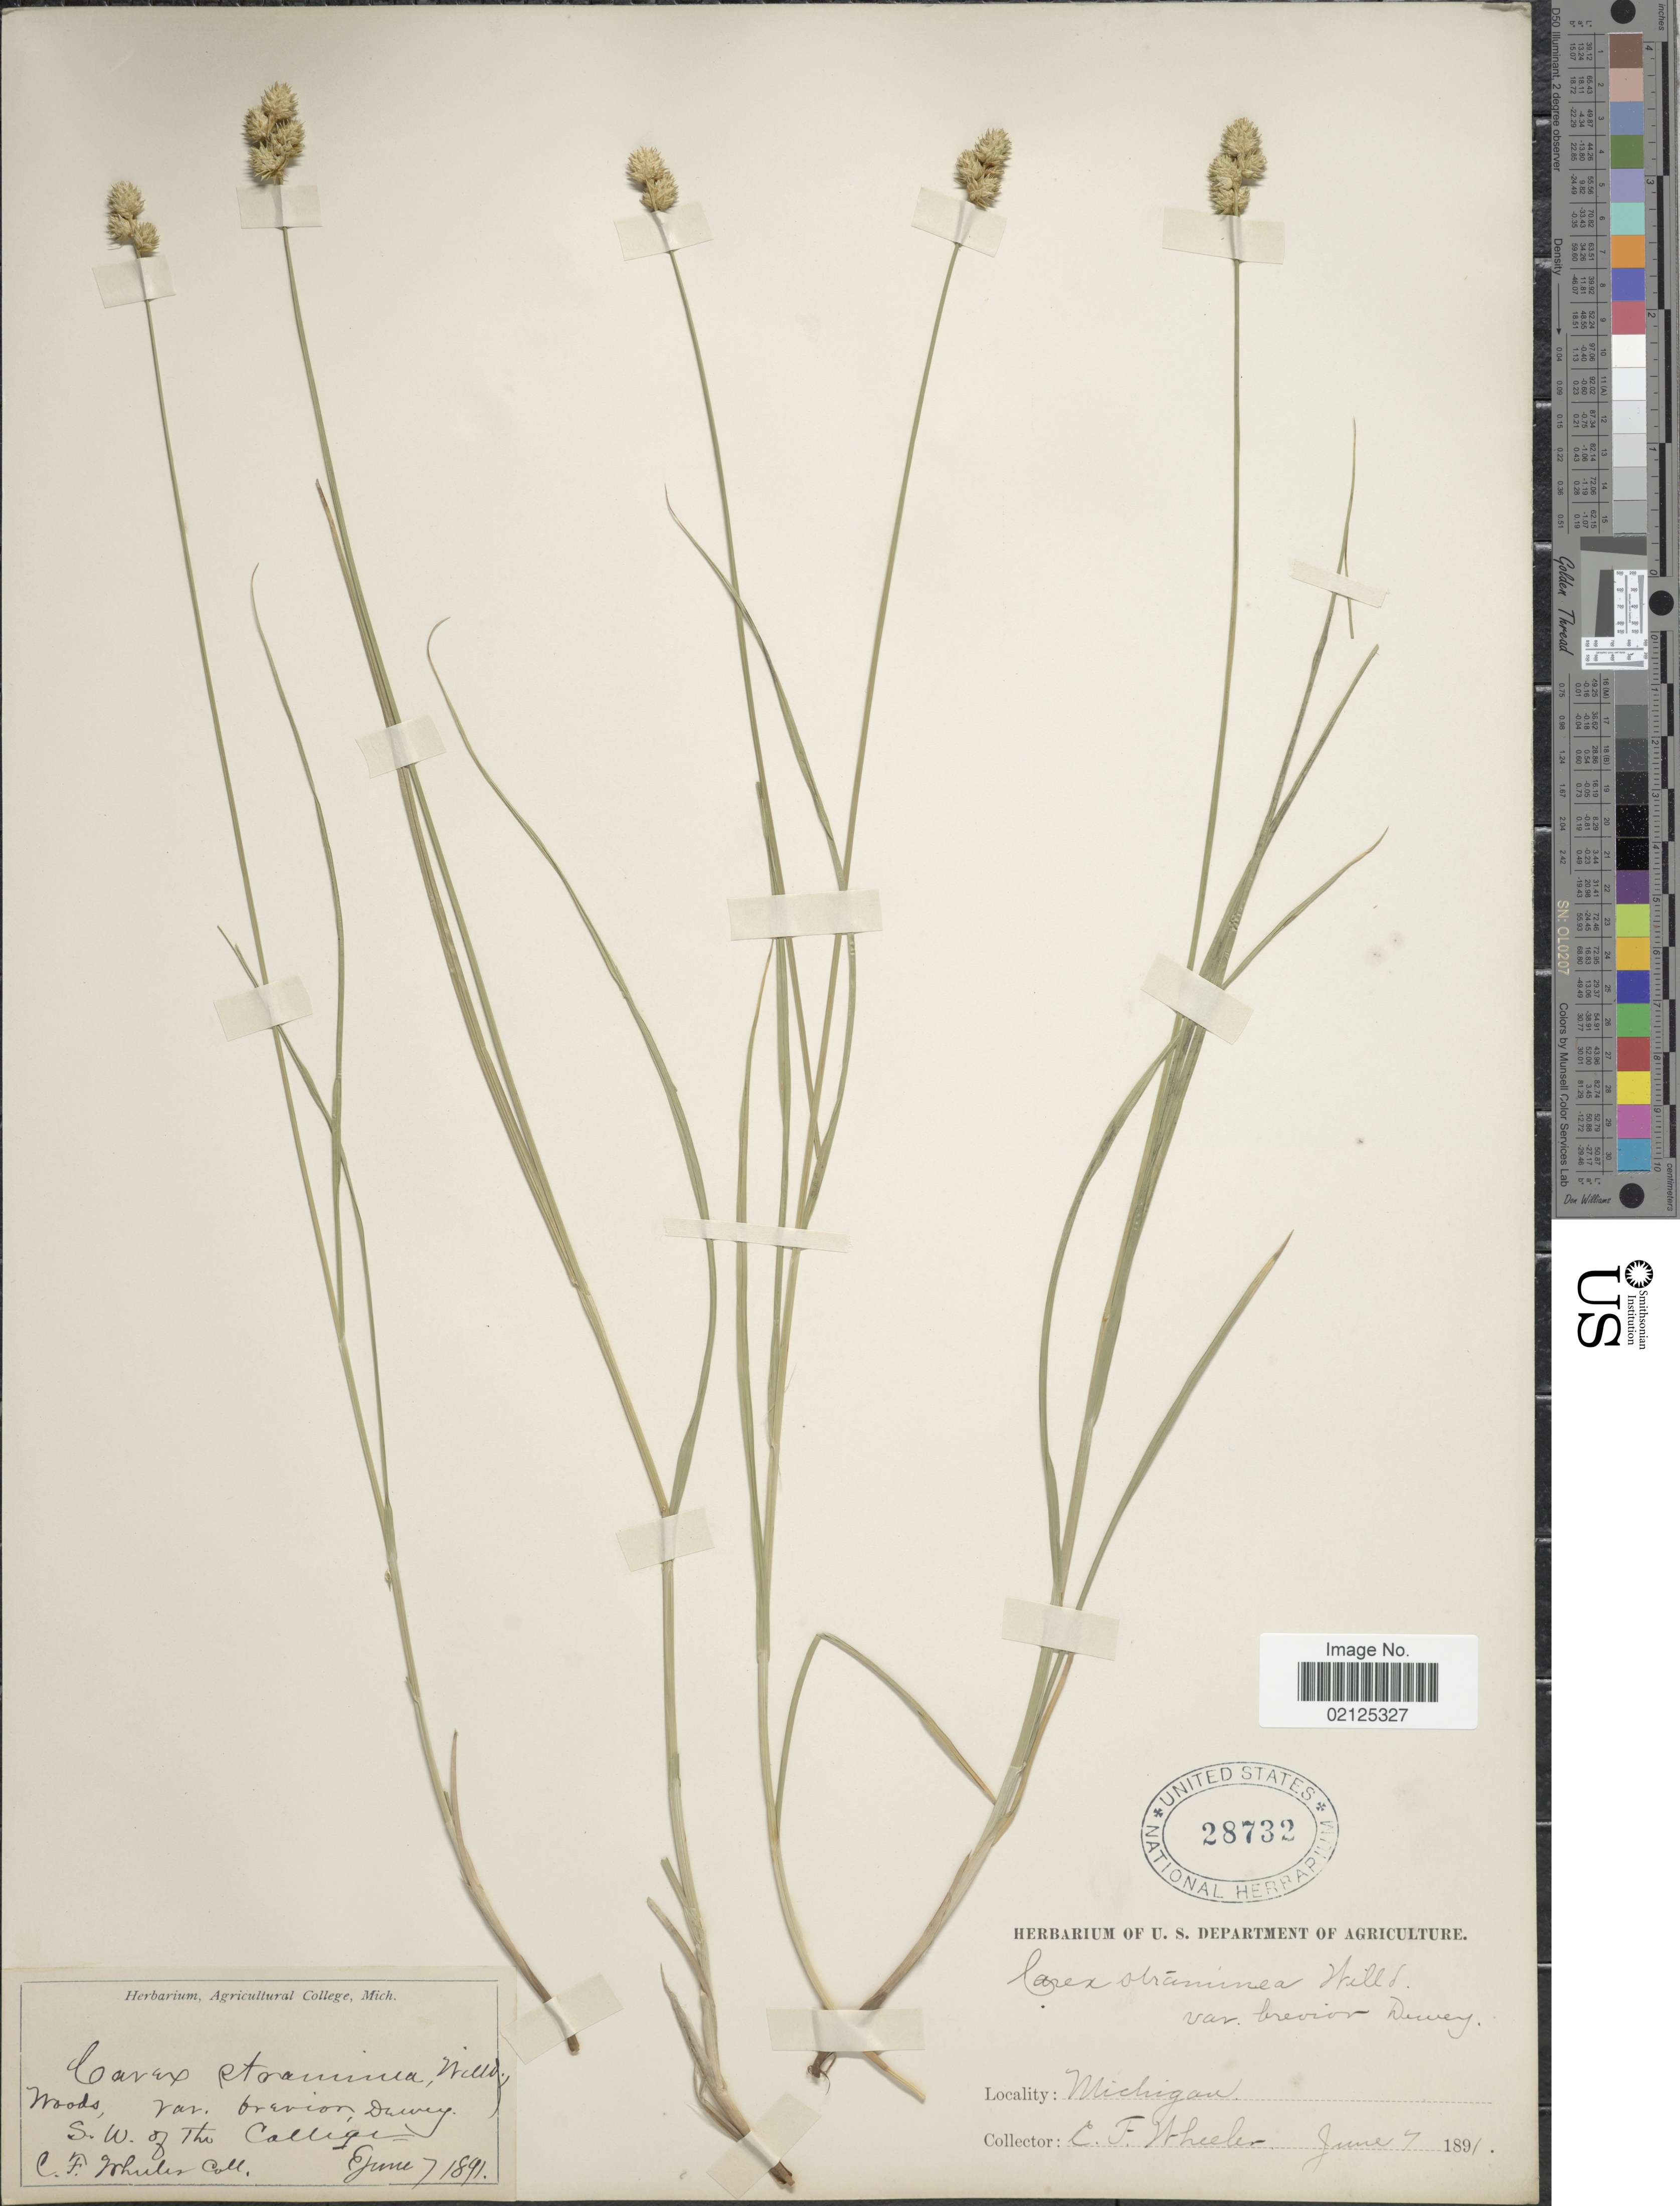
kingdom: Plantae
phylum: Tracheophyta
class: Liliopsida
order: Poales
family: Cyperaceae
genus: Carex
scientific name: Carex molesta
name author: Mack.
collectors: C. Wheeler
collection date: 1891-06-07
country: United States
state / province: Michigan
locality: S.W. of the College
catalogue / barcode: US 28732